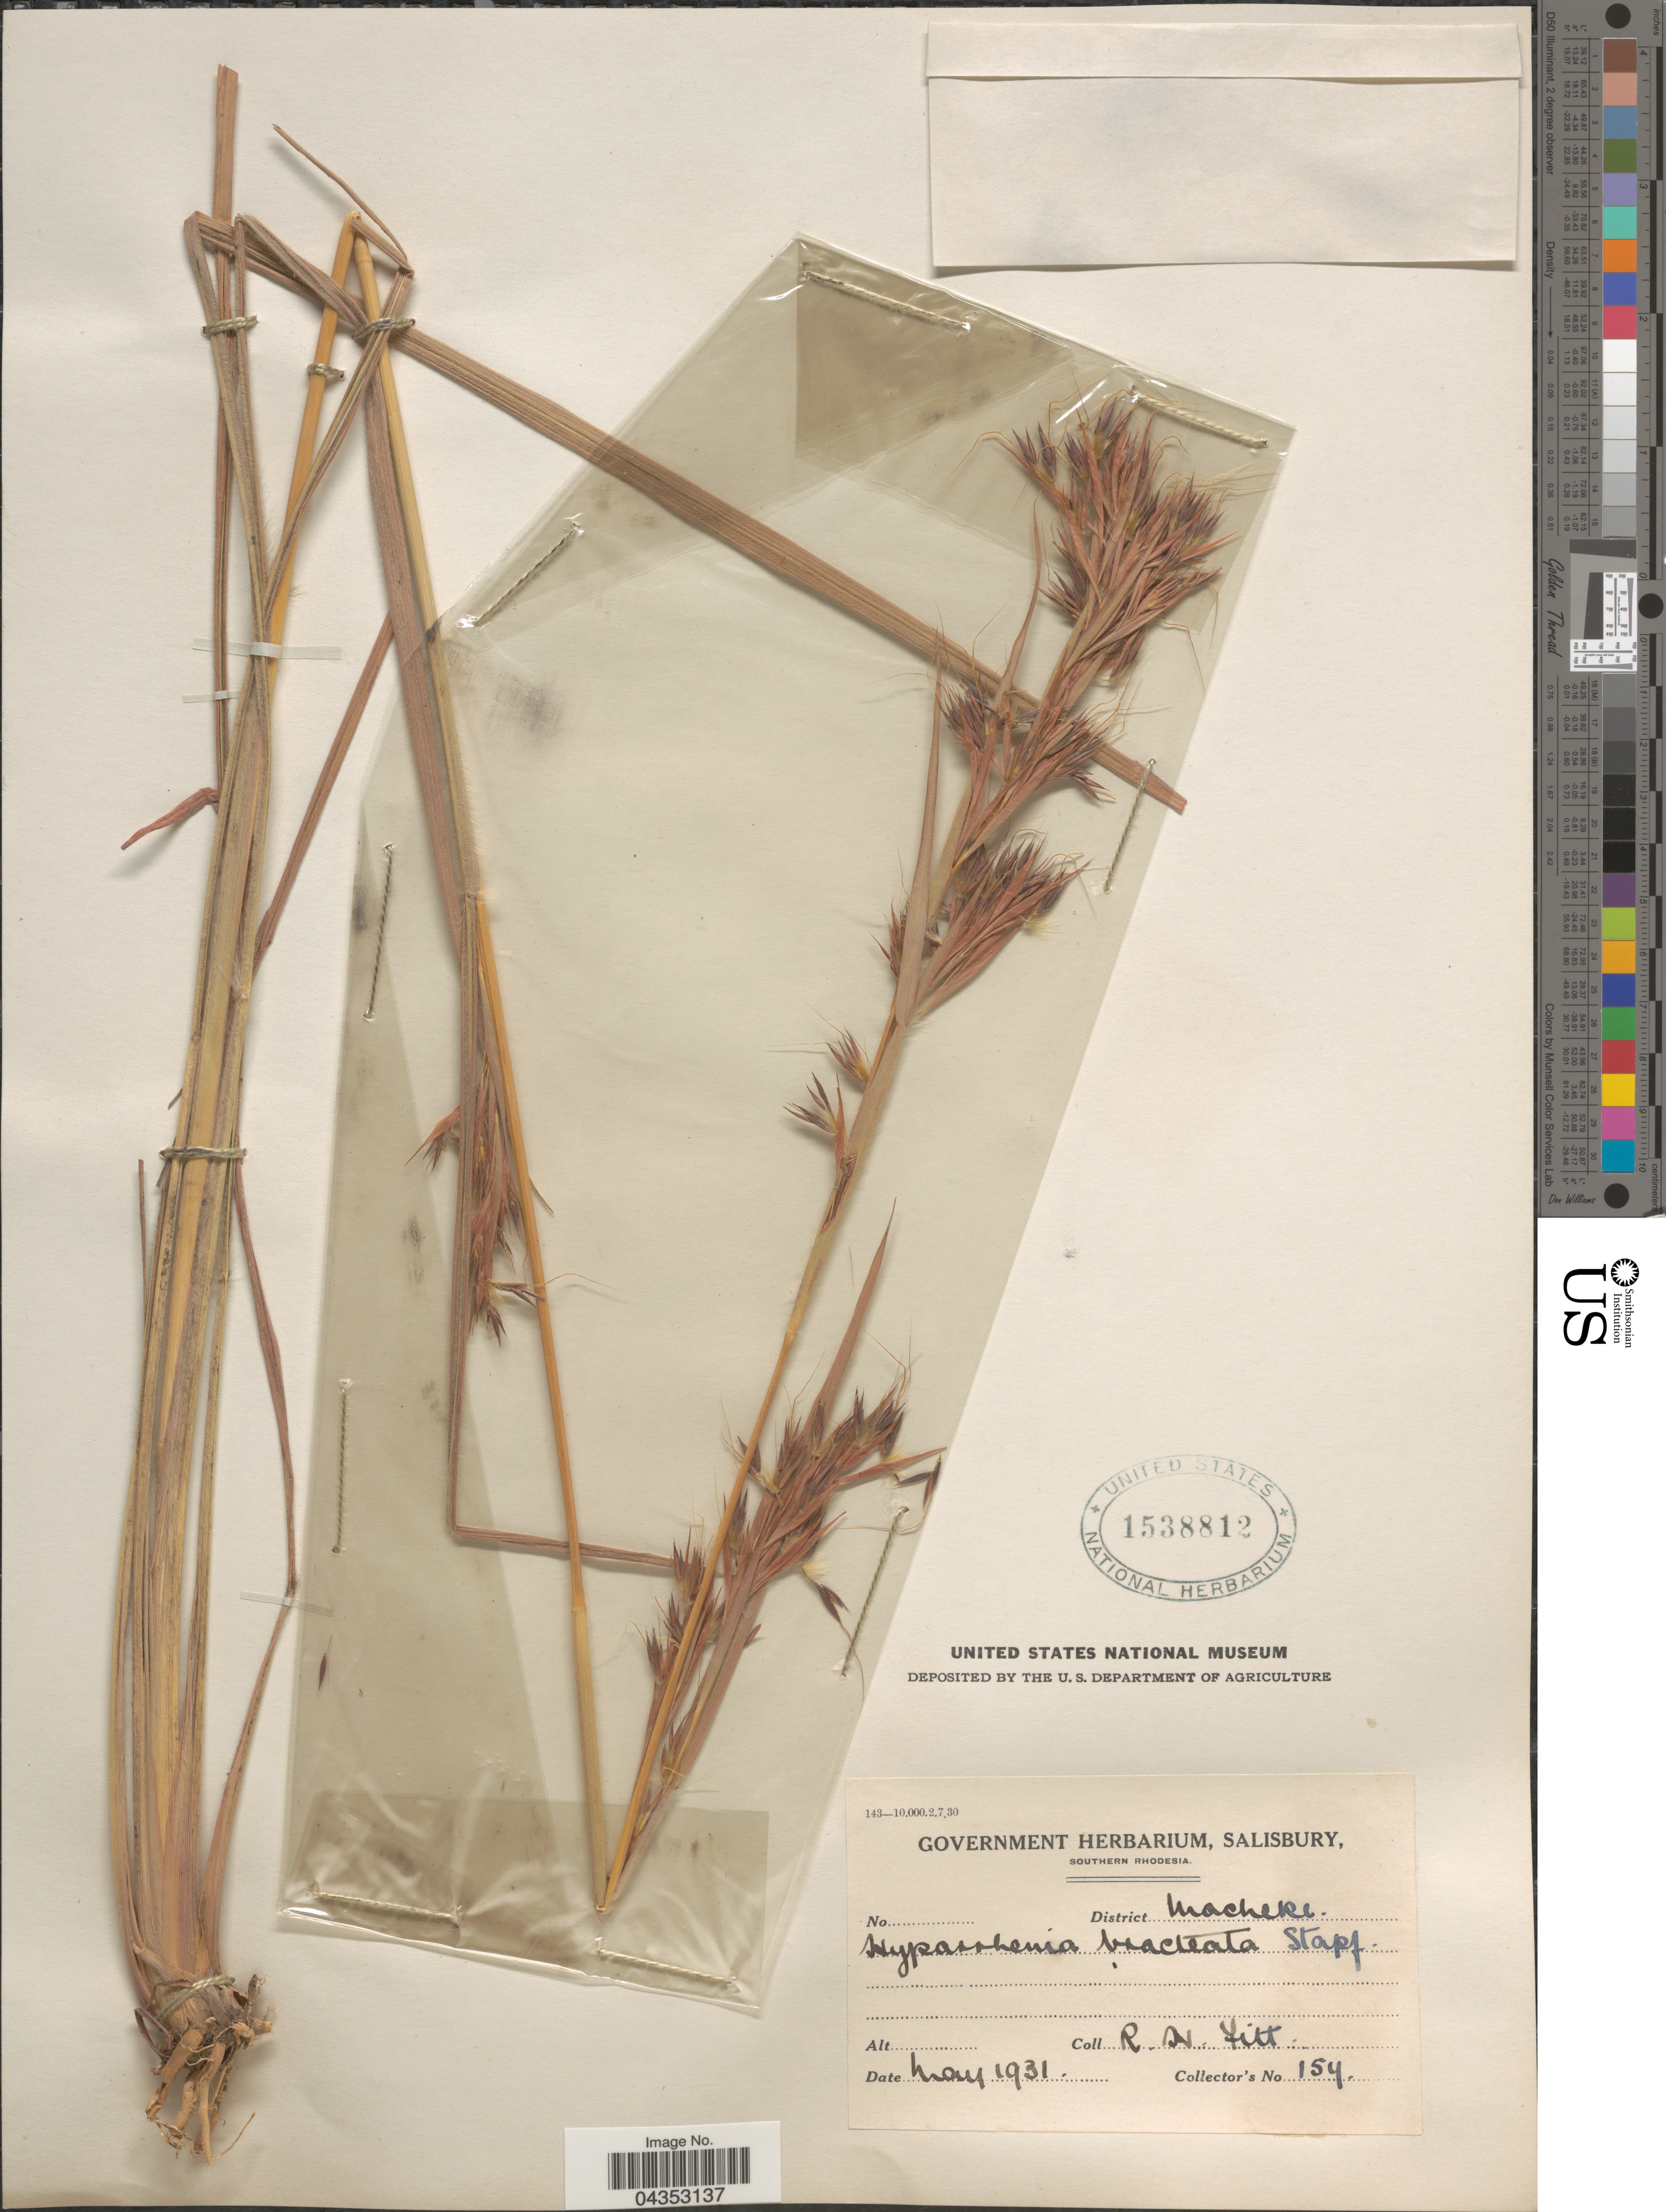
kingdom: Plantae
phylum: Tracheophyta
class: Liliopsida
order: Poales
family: Poaceae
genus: Hyparrhenia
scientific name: Hyparrhenia bracteata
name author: (Humb. & Bonpl.) Stapf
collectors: R. Fitt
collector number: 154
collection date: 1931-05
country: Zimbabwe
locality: Southern Rhodesia.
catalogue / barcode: US 1538812